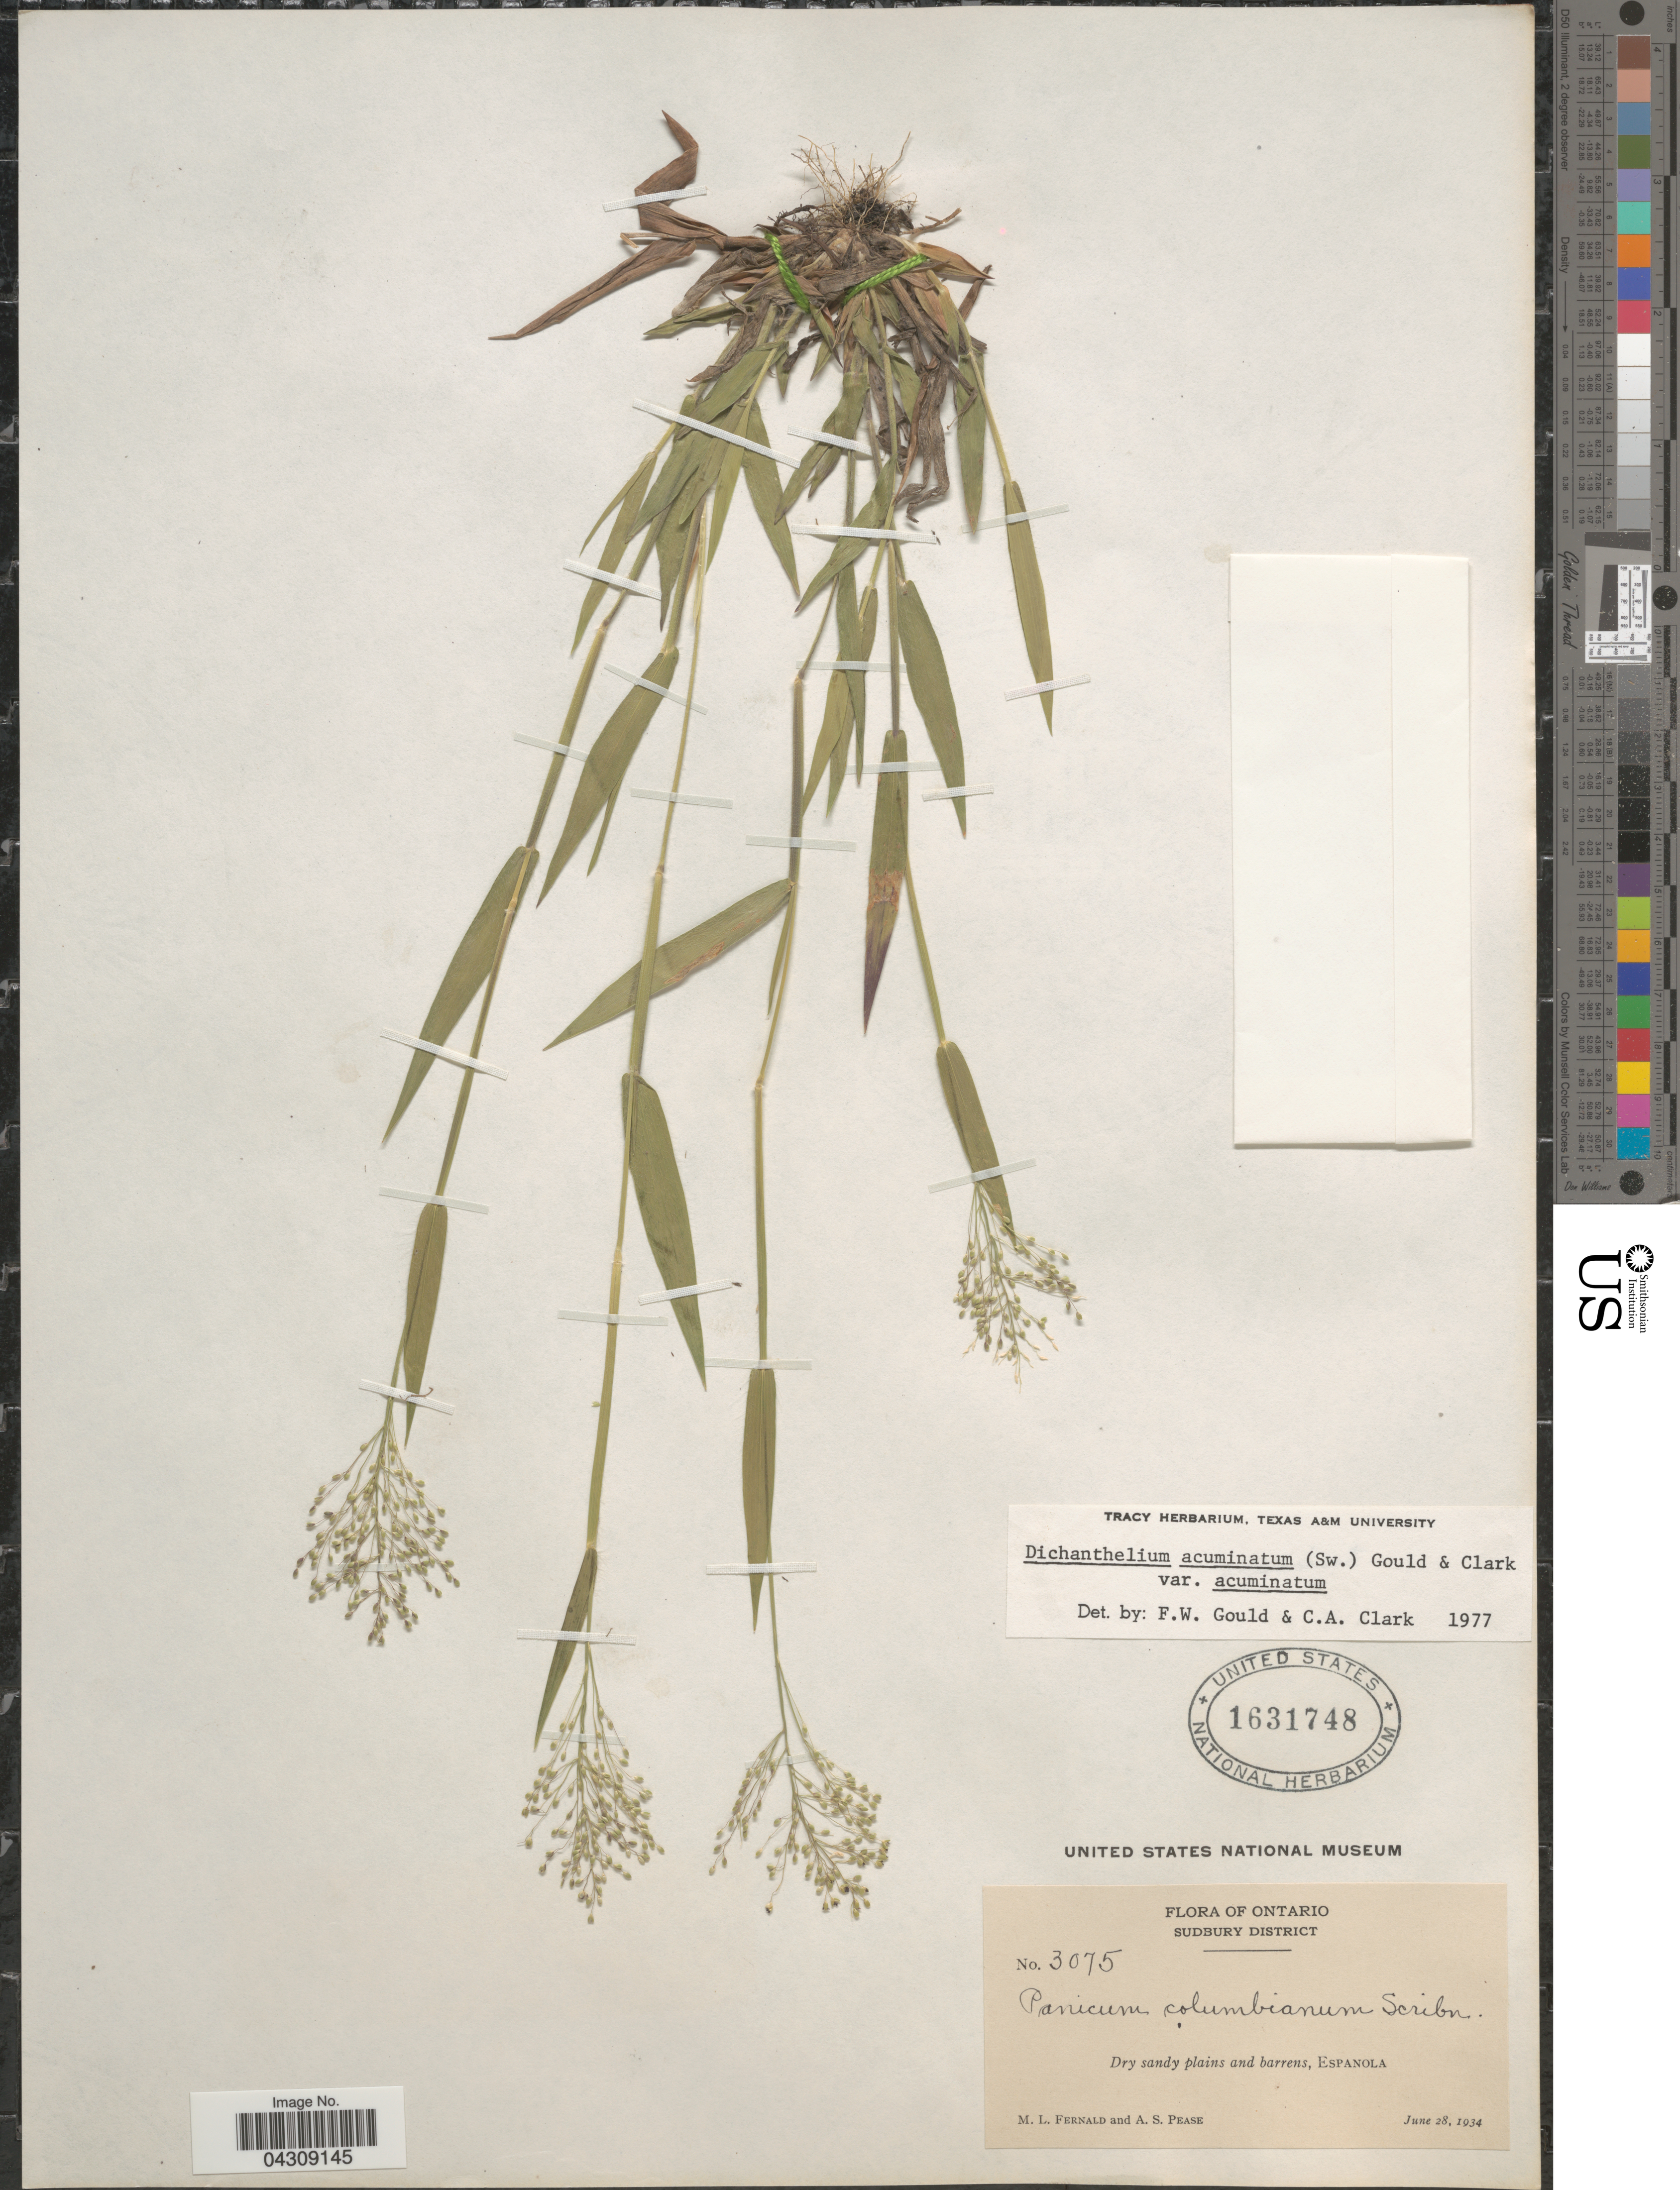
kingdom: Plantae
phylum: Tracheophyta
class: Liliopsida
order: Poales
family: Poaceae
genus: Dichanthelium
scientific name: Dichanthelium acuminatum var. acuminatum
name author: (Sw.) Gould & C.A. Clark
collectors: M. L. Fernald & A. S. Pease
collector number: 3075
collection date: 1934-06-28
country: Canada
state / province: Ontario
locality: Sudbury District. Espanola.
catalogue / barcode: US 1631748